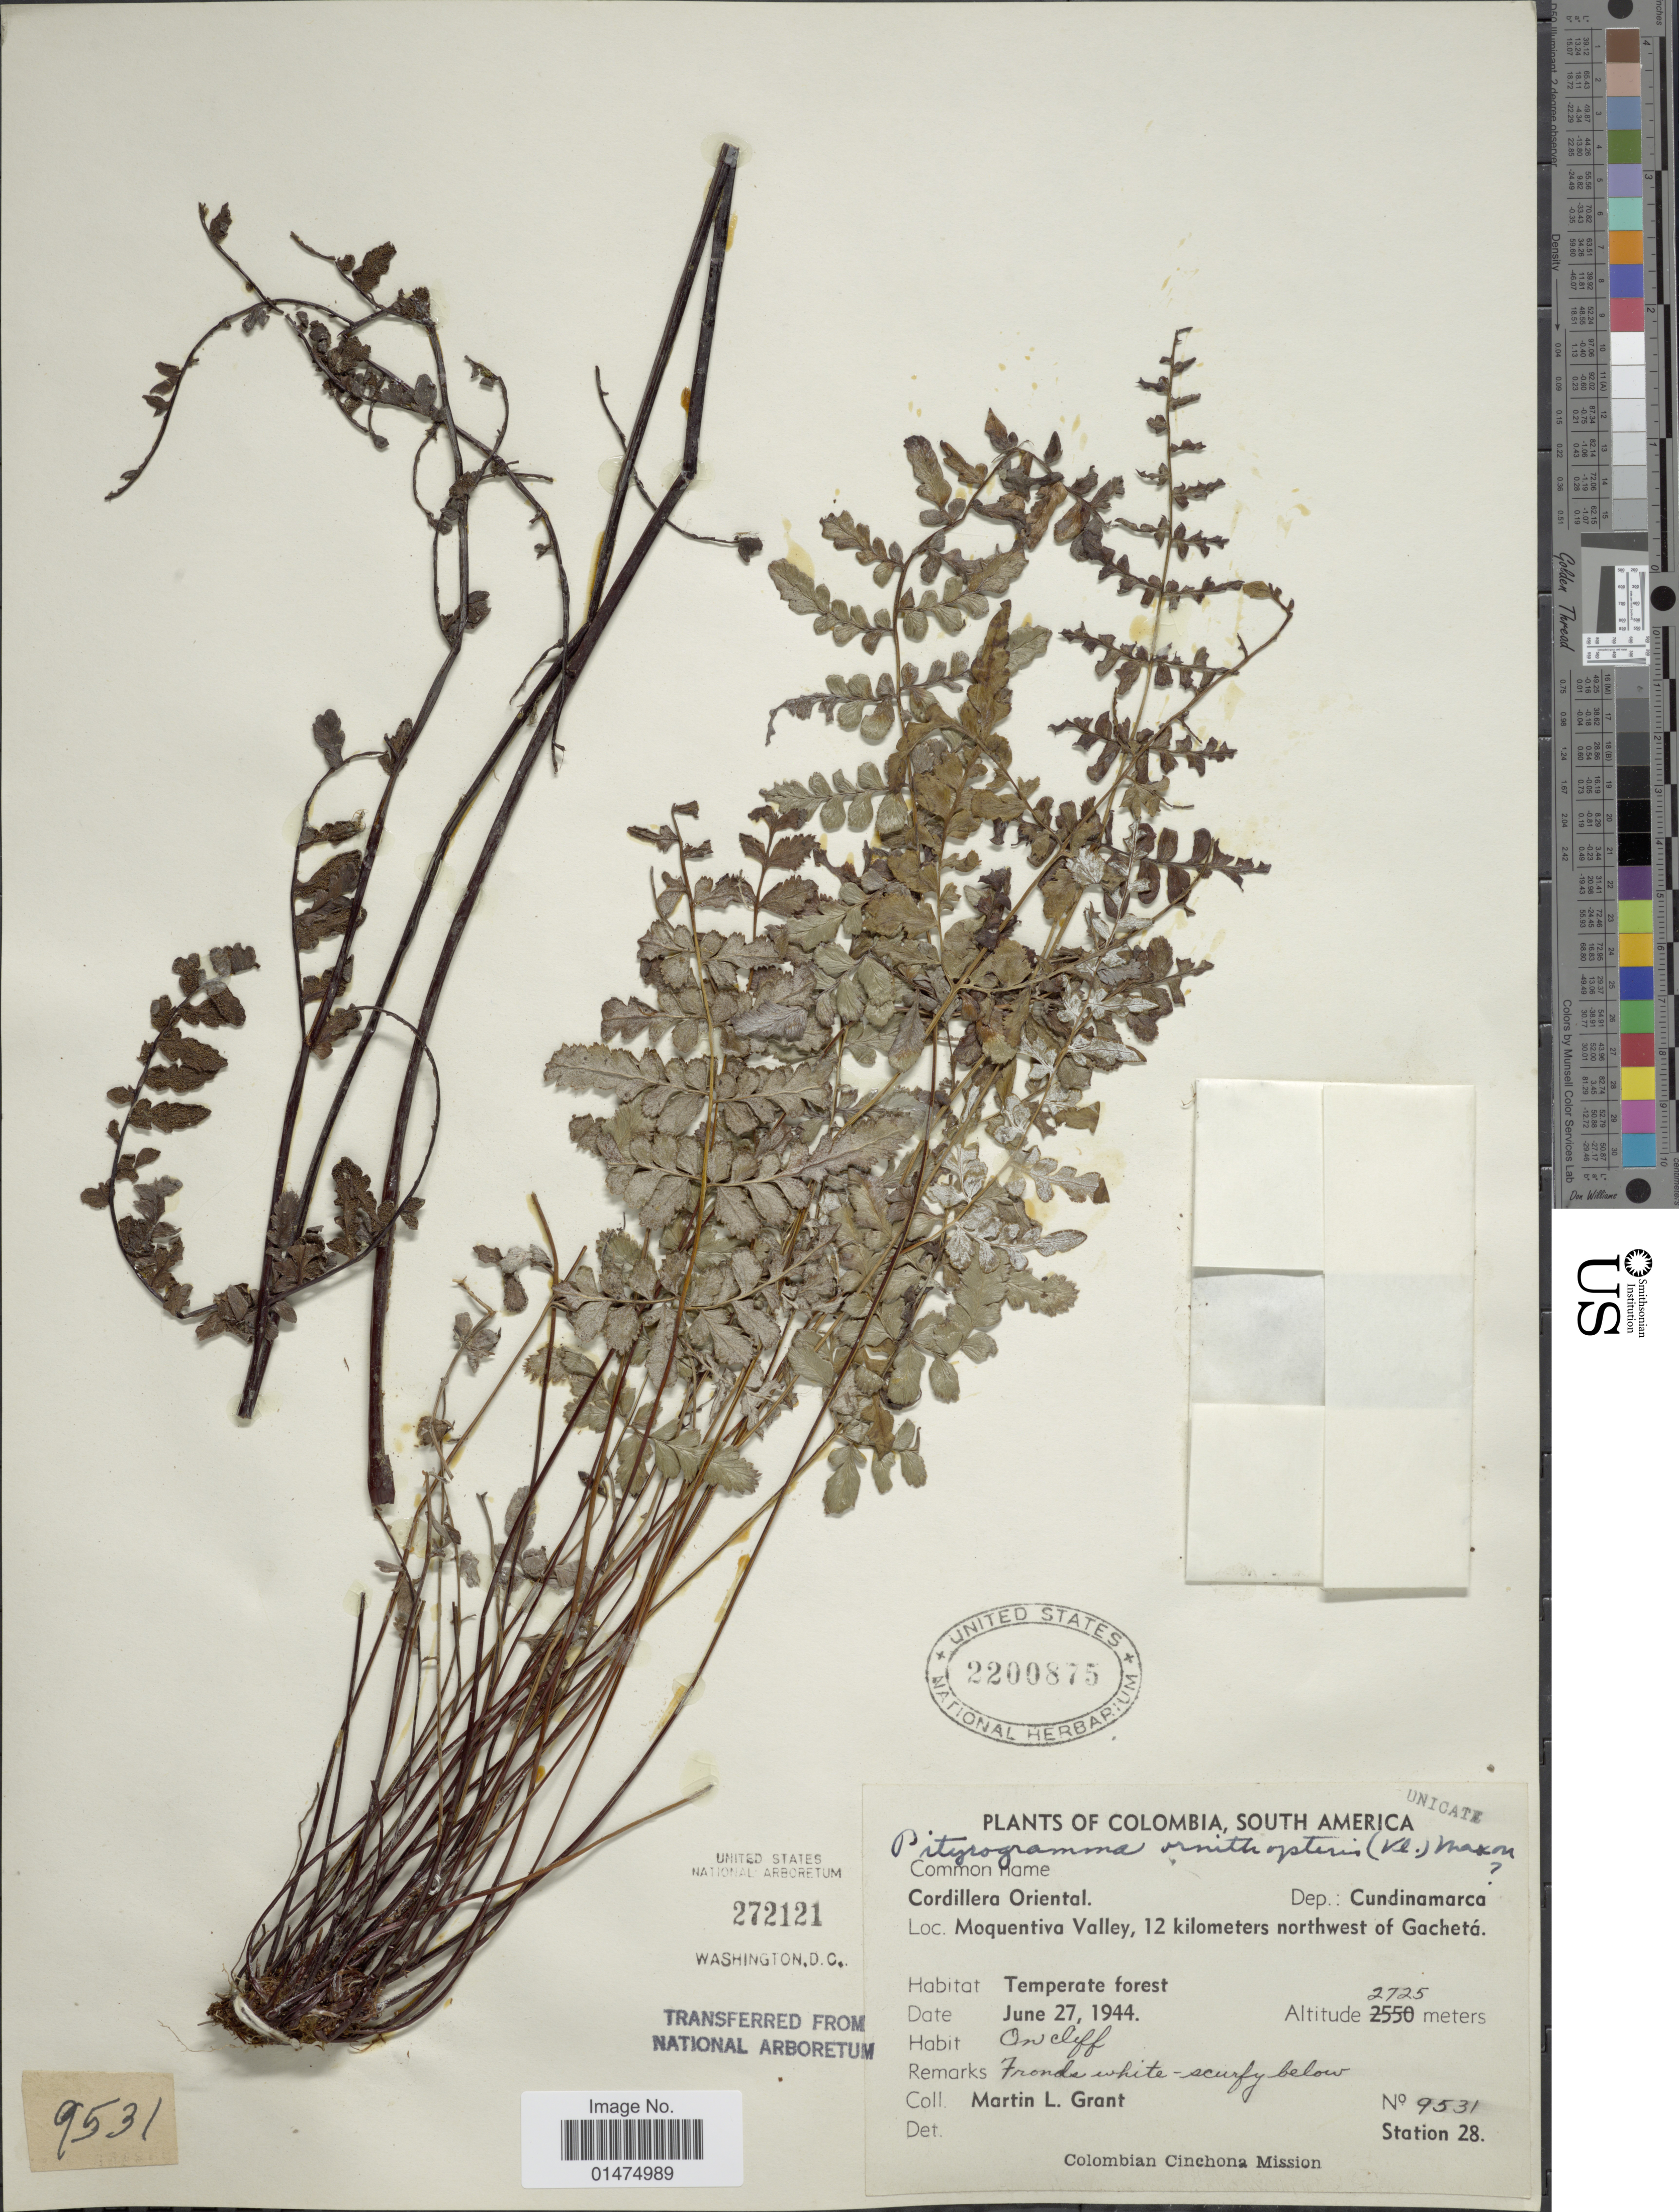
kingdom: Plantae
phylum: Tracheophyta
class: Polypodiopsida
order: Polypodiales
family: Pteridaceae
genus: Pityrogramma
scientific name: Pityrogramma chrysoconia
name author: (Desv.) Maxon ex Domin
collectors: M. L. Grant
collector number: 9531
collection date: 1944-06-27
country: Colombia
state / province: Cundinamarca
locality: South America, Cordillera Oiental, Dep. Cundinamarca, Loc. Moquentiva Valley, 12 kilomteres northwest of Gacheta.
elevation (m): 2725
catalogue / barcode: US 2200875